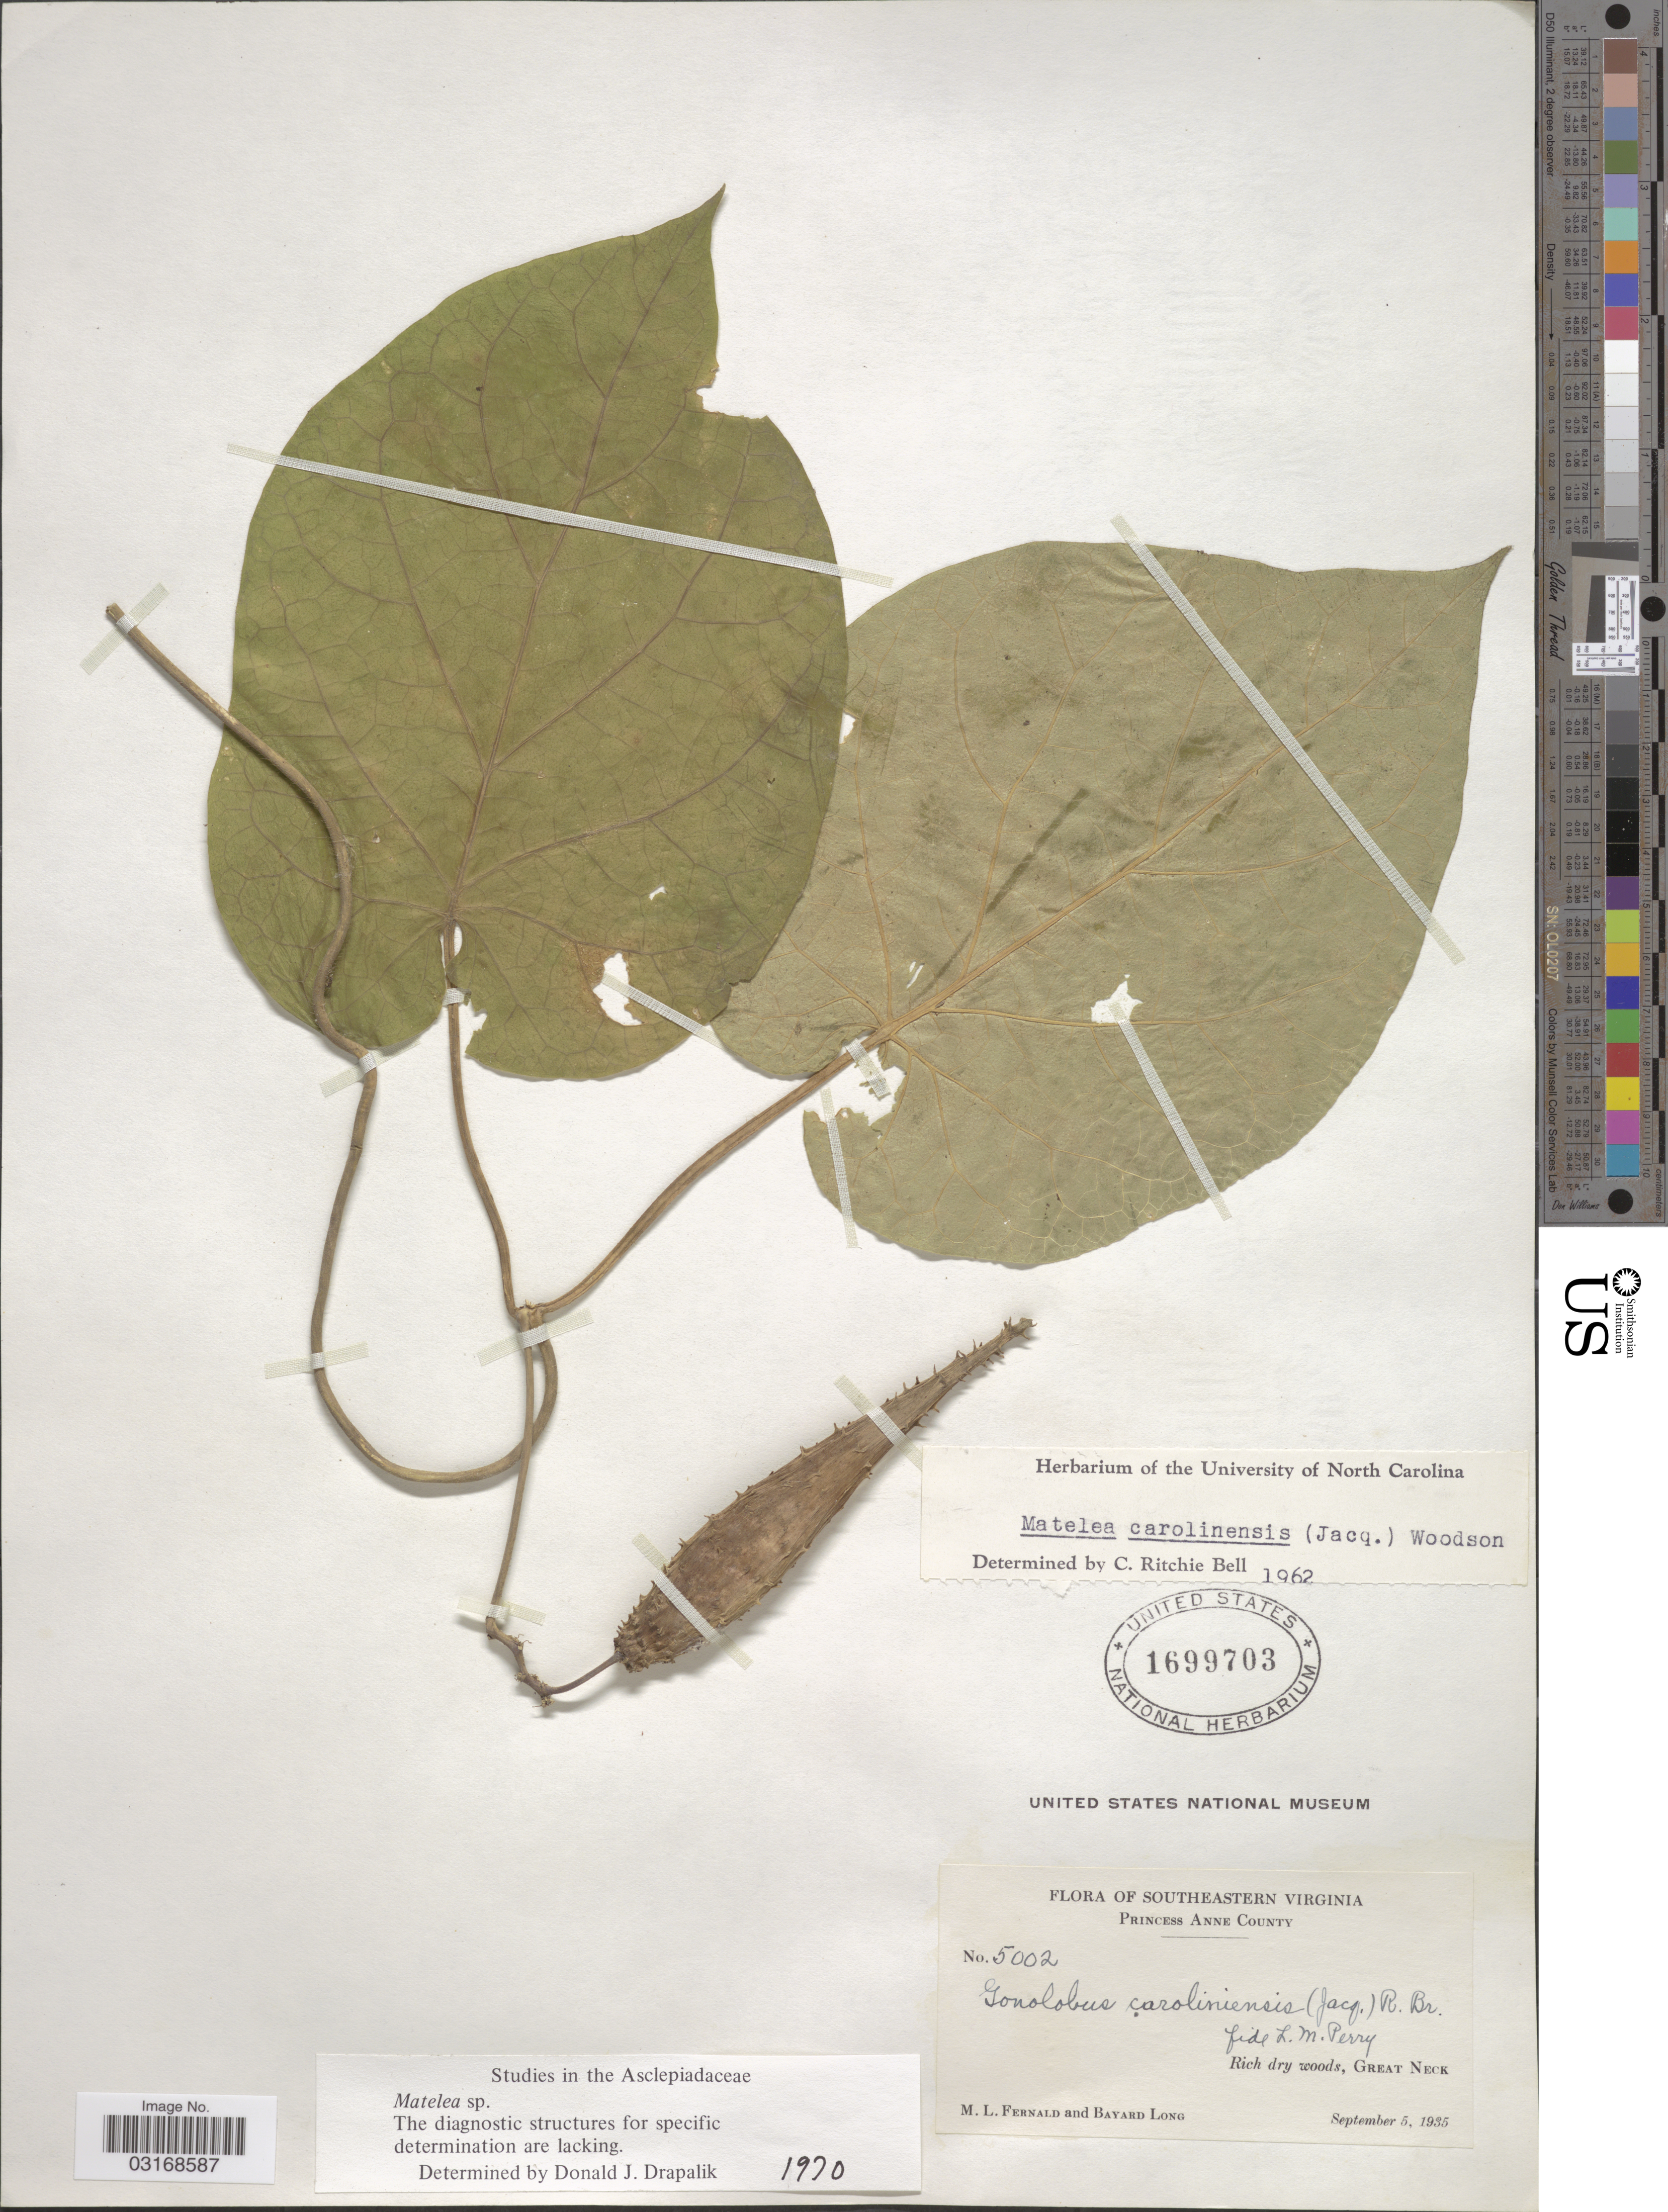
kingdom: Plantae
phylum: Tracheophyta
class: Magnoliopsida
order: Gentianales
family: Apocynaceae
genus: Matelea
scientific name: Matelea sp.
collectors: M. L. Fernald & B. Long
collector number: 5002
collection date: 1935-09-05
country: United States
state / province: Virginia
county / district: City of Virginia Beach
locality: Southeastern Virginia. Princess Anne County. Great Neck.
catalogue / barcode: US 1699703